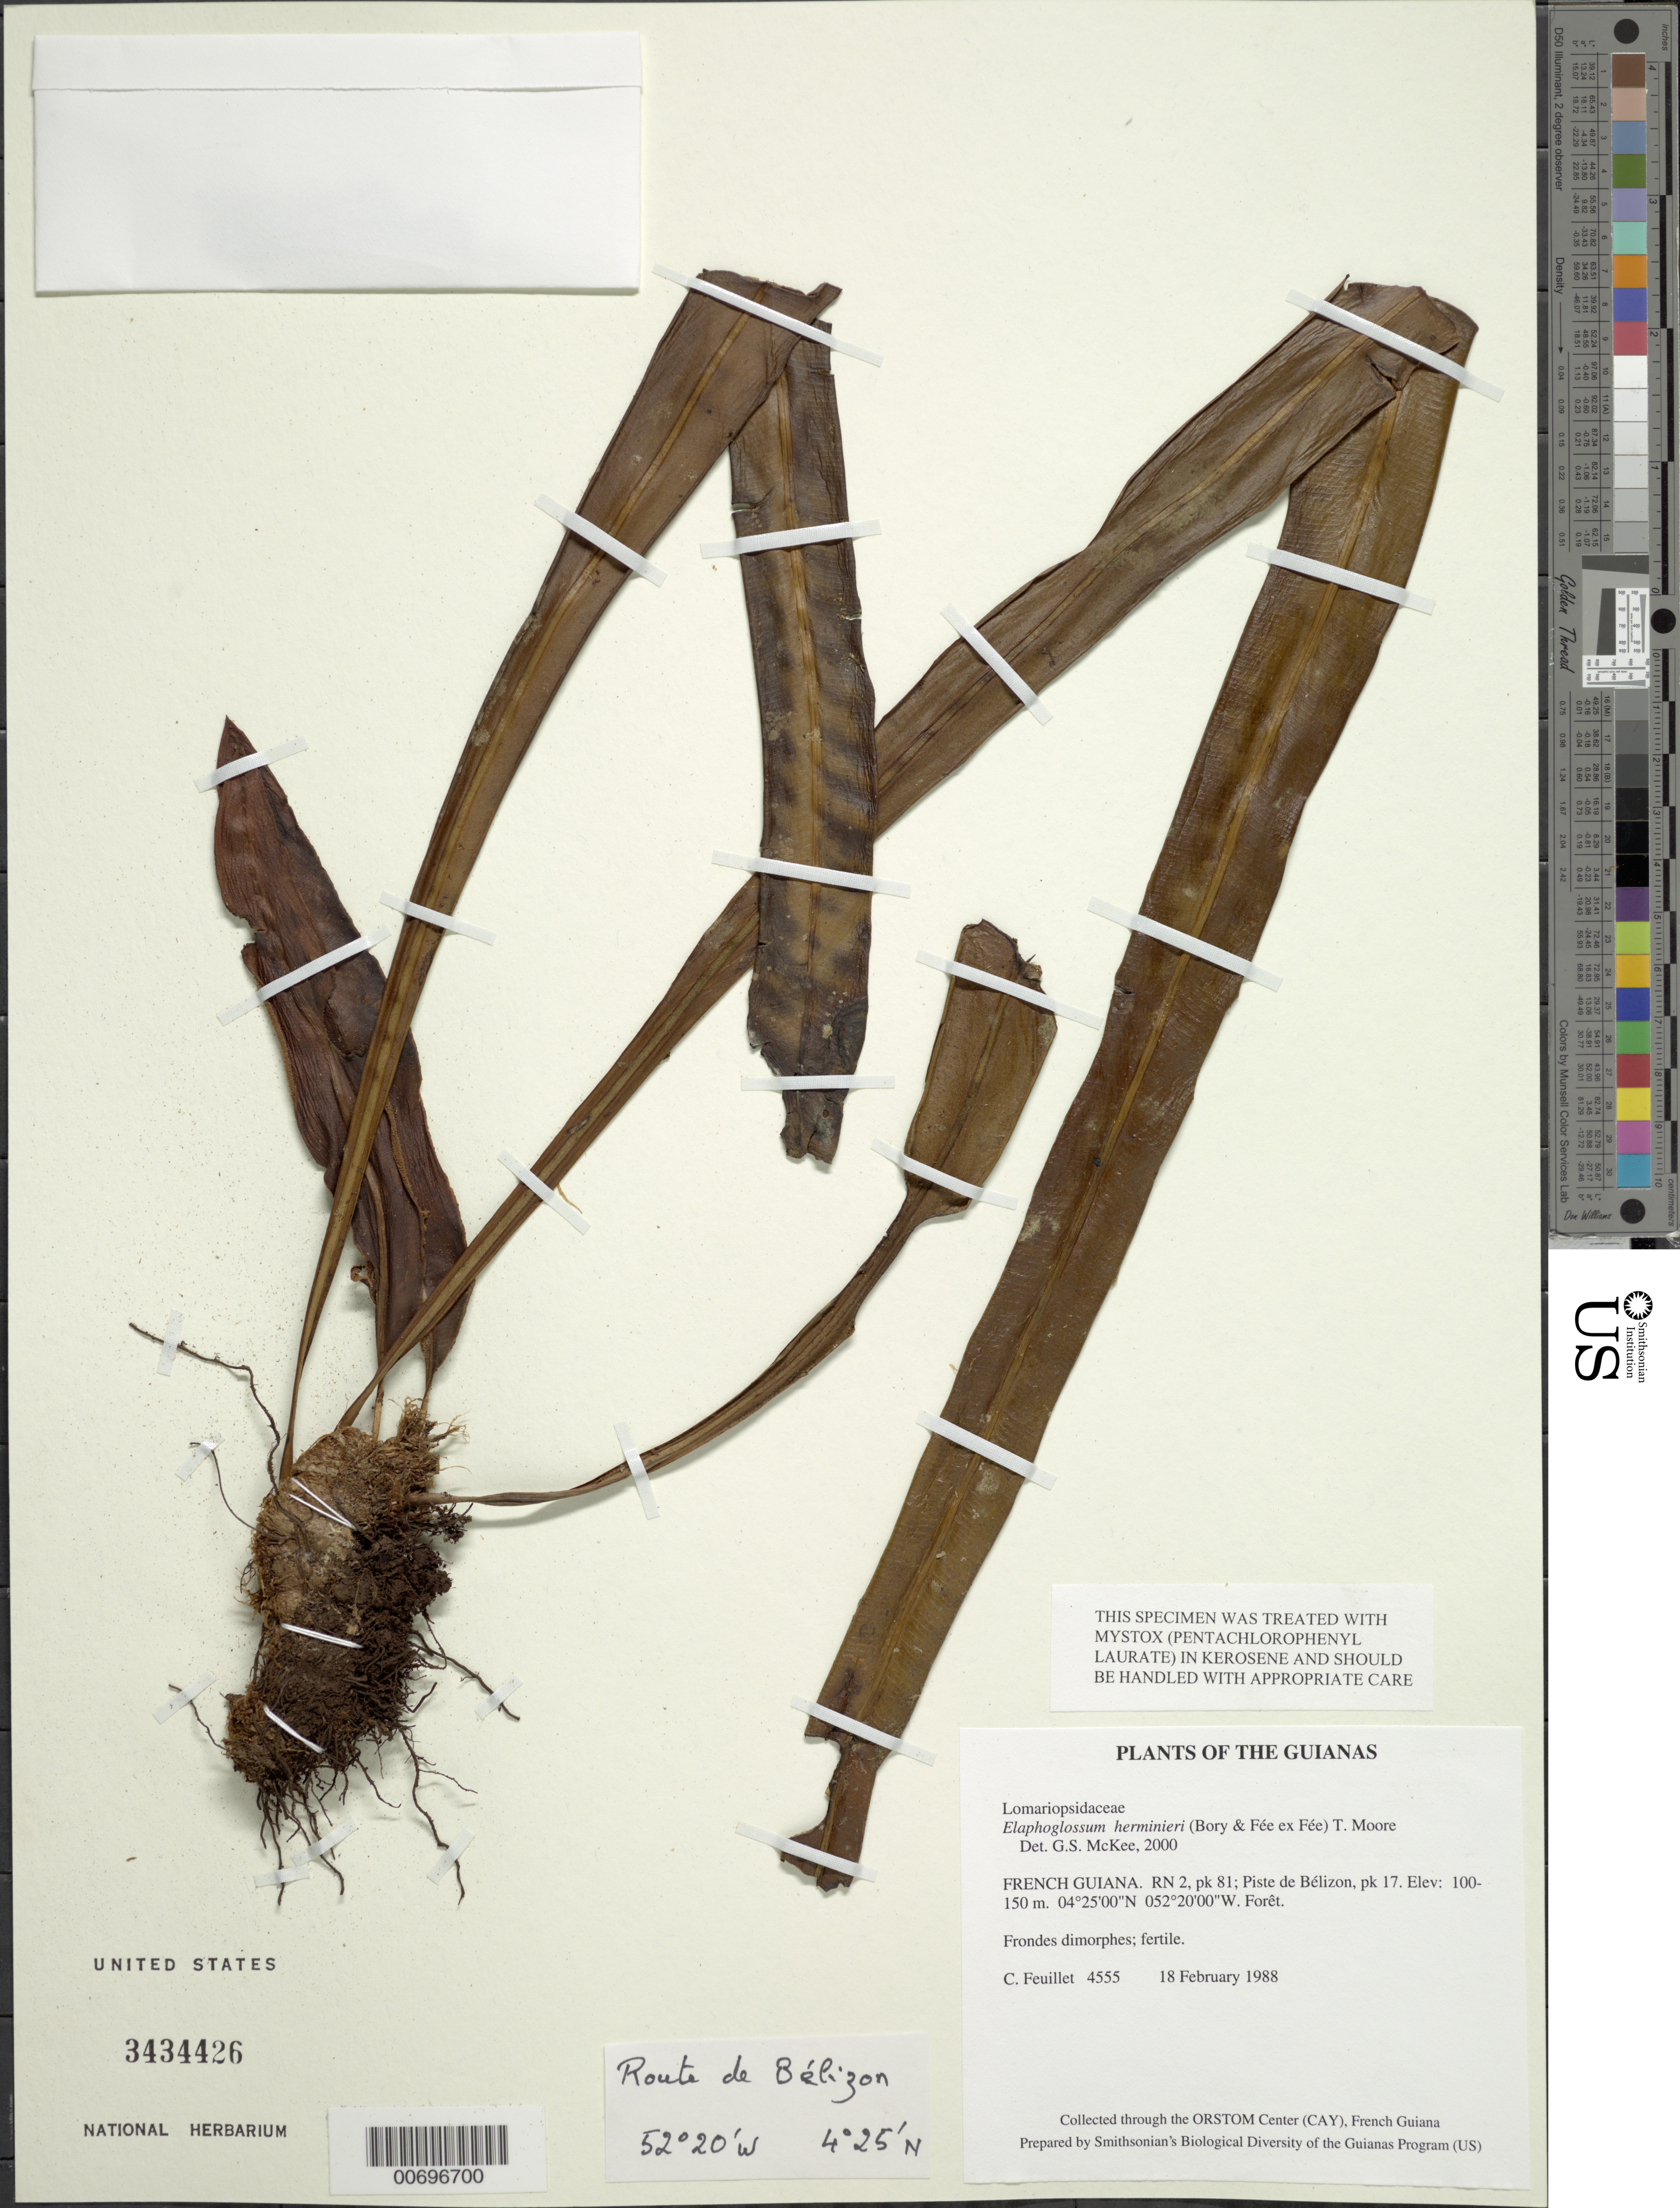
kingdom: Plantae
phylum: Tracheophyta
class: Polypodiopsida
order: Polypodiales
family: Dryopteridaceae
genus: Elaphoglossum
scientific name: Elaphoglossum herminieri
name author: (Bory & Fée) T. Moore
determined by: McKee, G. S., (US), NMNH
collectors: C. Feuillet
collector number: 4555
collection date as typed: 18 Feb 1988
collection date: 1988-02-18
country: French Guiana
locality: RN 2, pk 81; Piste de Bélizon, pk 17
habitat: Forêt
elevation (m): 100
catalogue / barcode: US 3434426